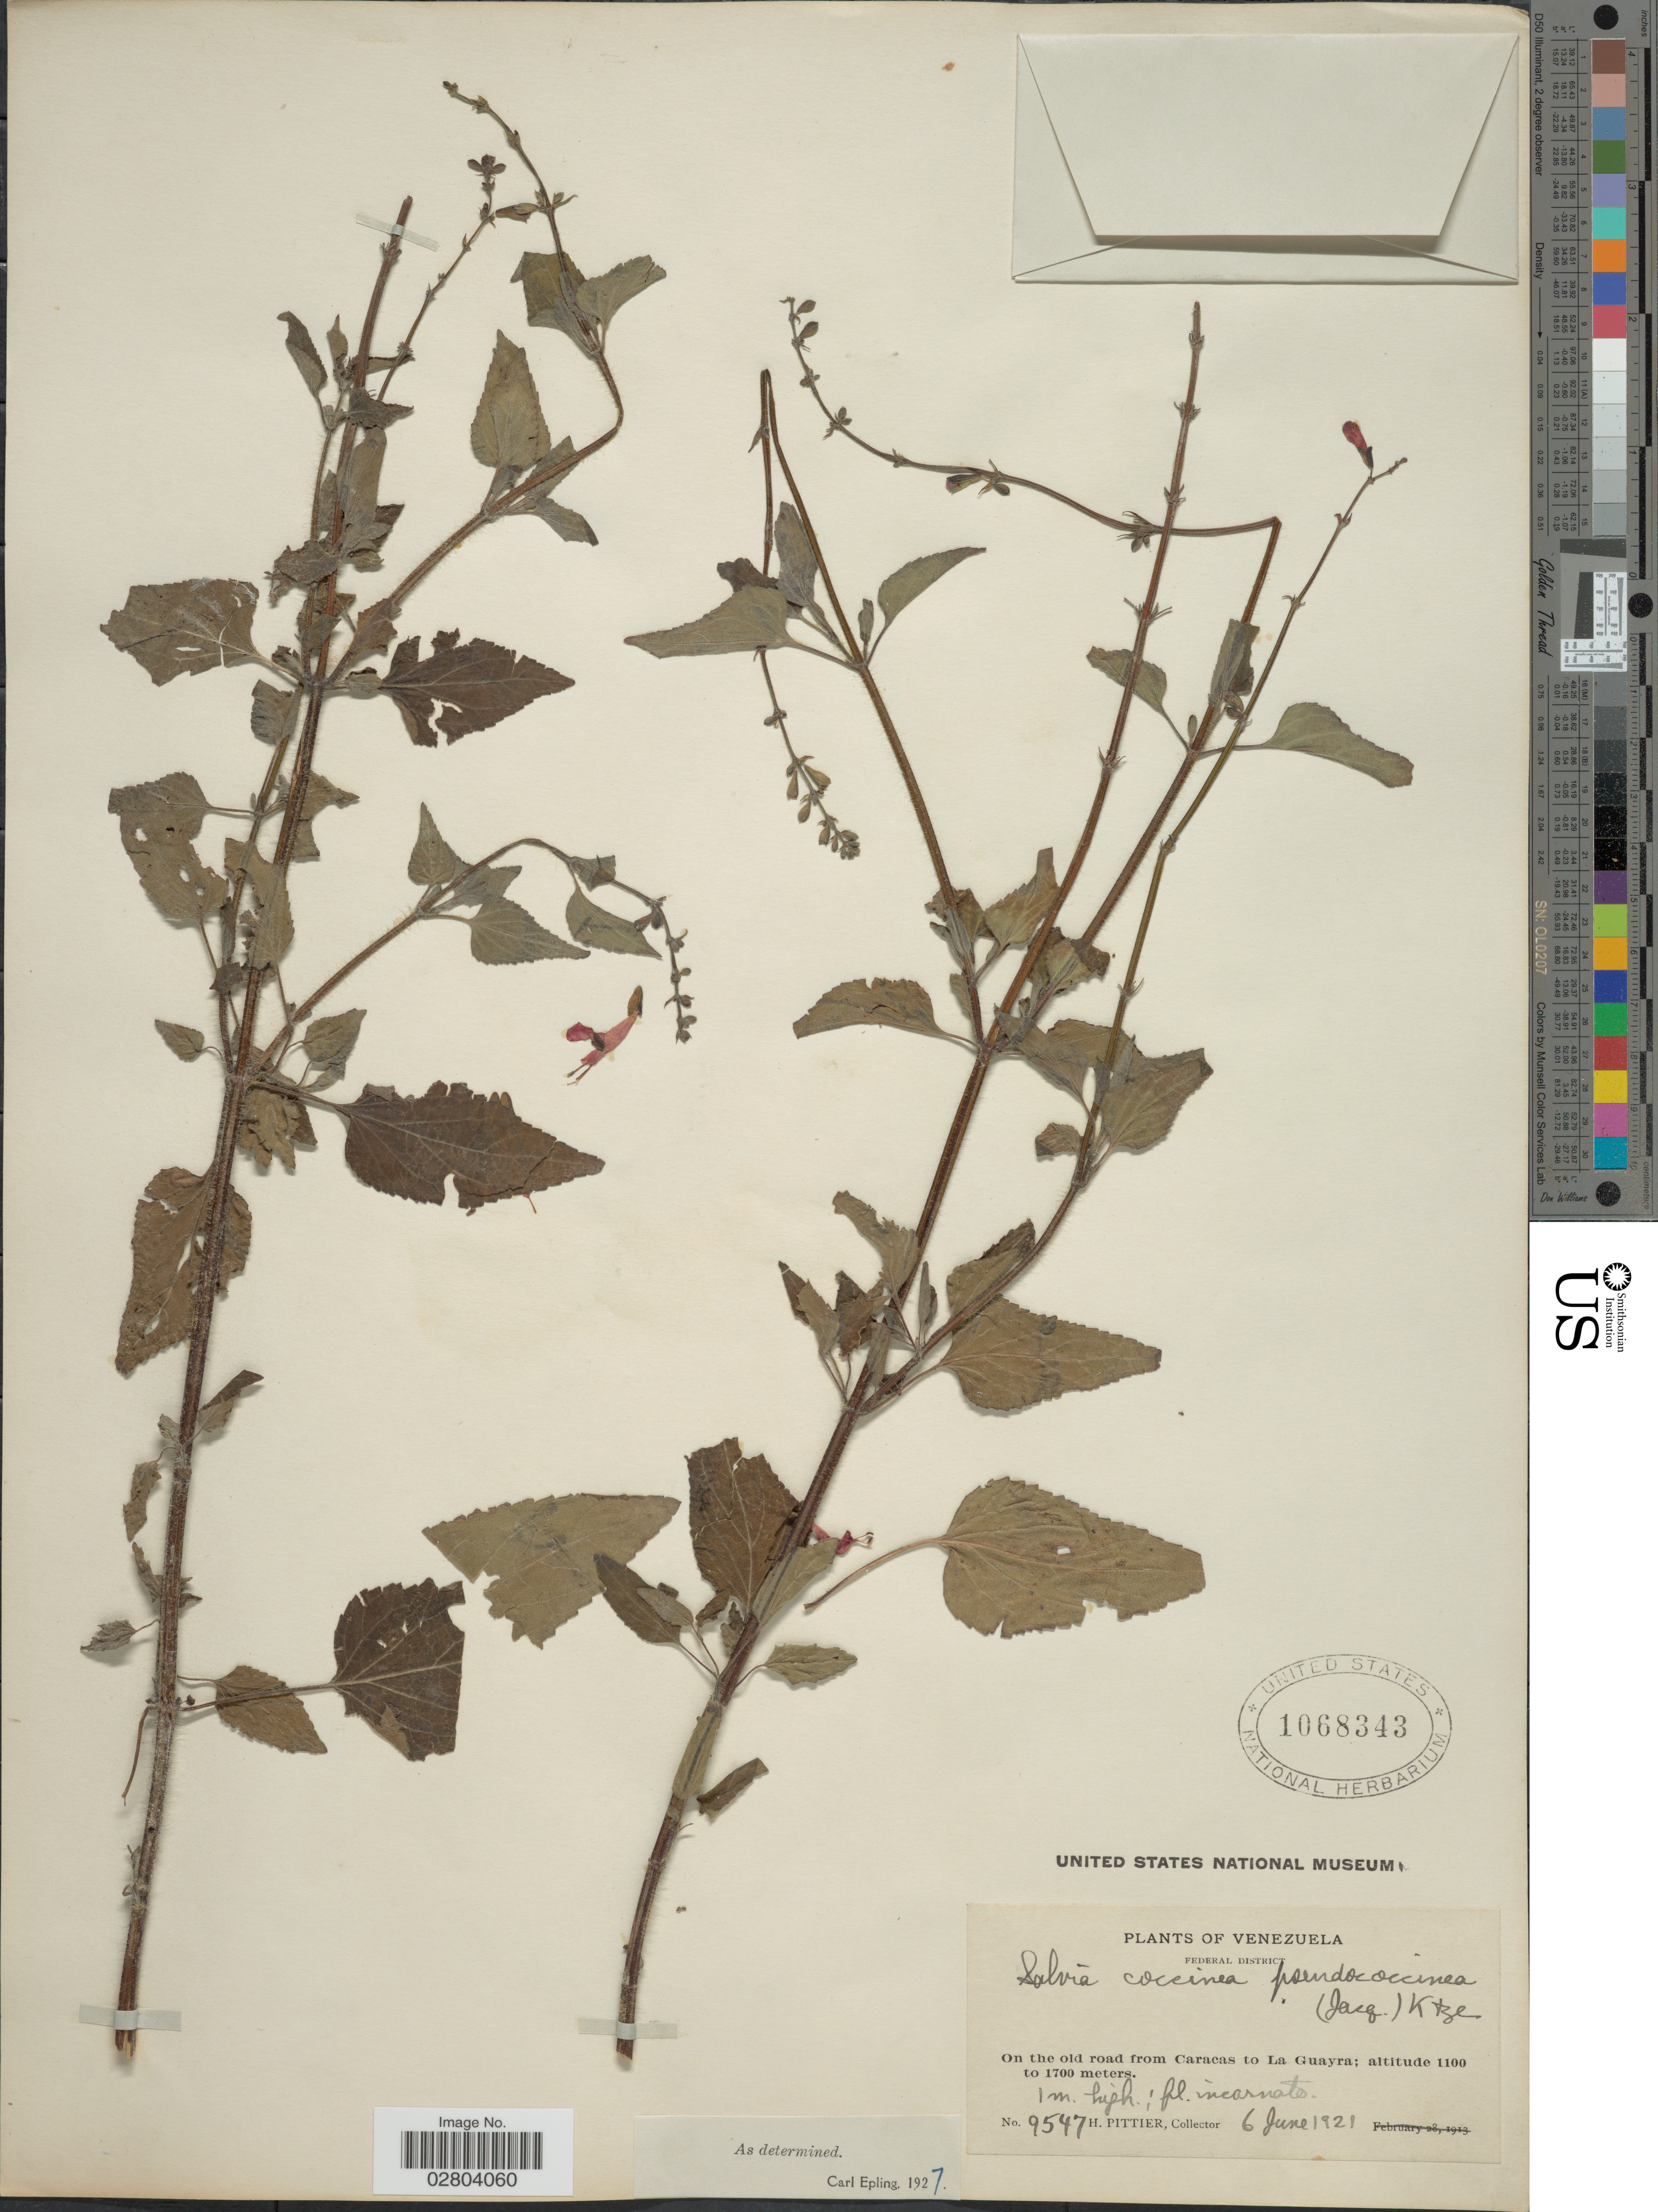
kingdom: Plantae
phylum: Tracheophyta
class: Magnoliopsida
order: Lamiales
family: Lamiaceae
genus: Salvia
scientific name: Salvia coccinea 'Naples Lavender'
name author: L. f. ex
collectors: H. F. Pittier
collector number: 9547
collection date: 1921-06-06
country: Venezuela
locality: Federal District. On the old road from Caracas to La Guayra.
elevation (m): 1100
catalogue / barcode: US 1068343